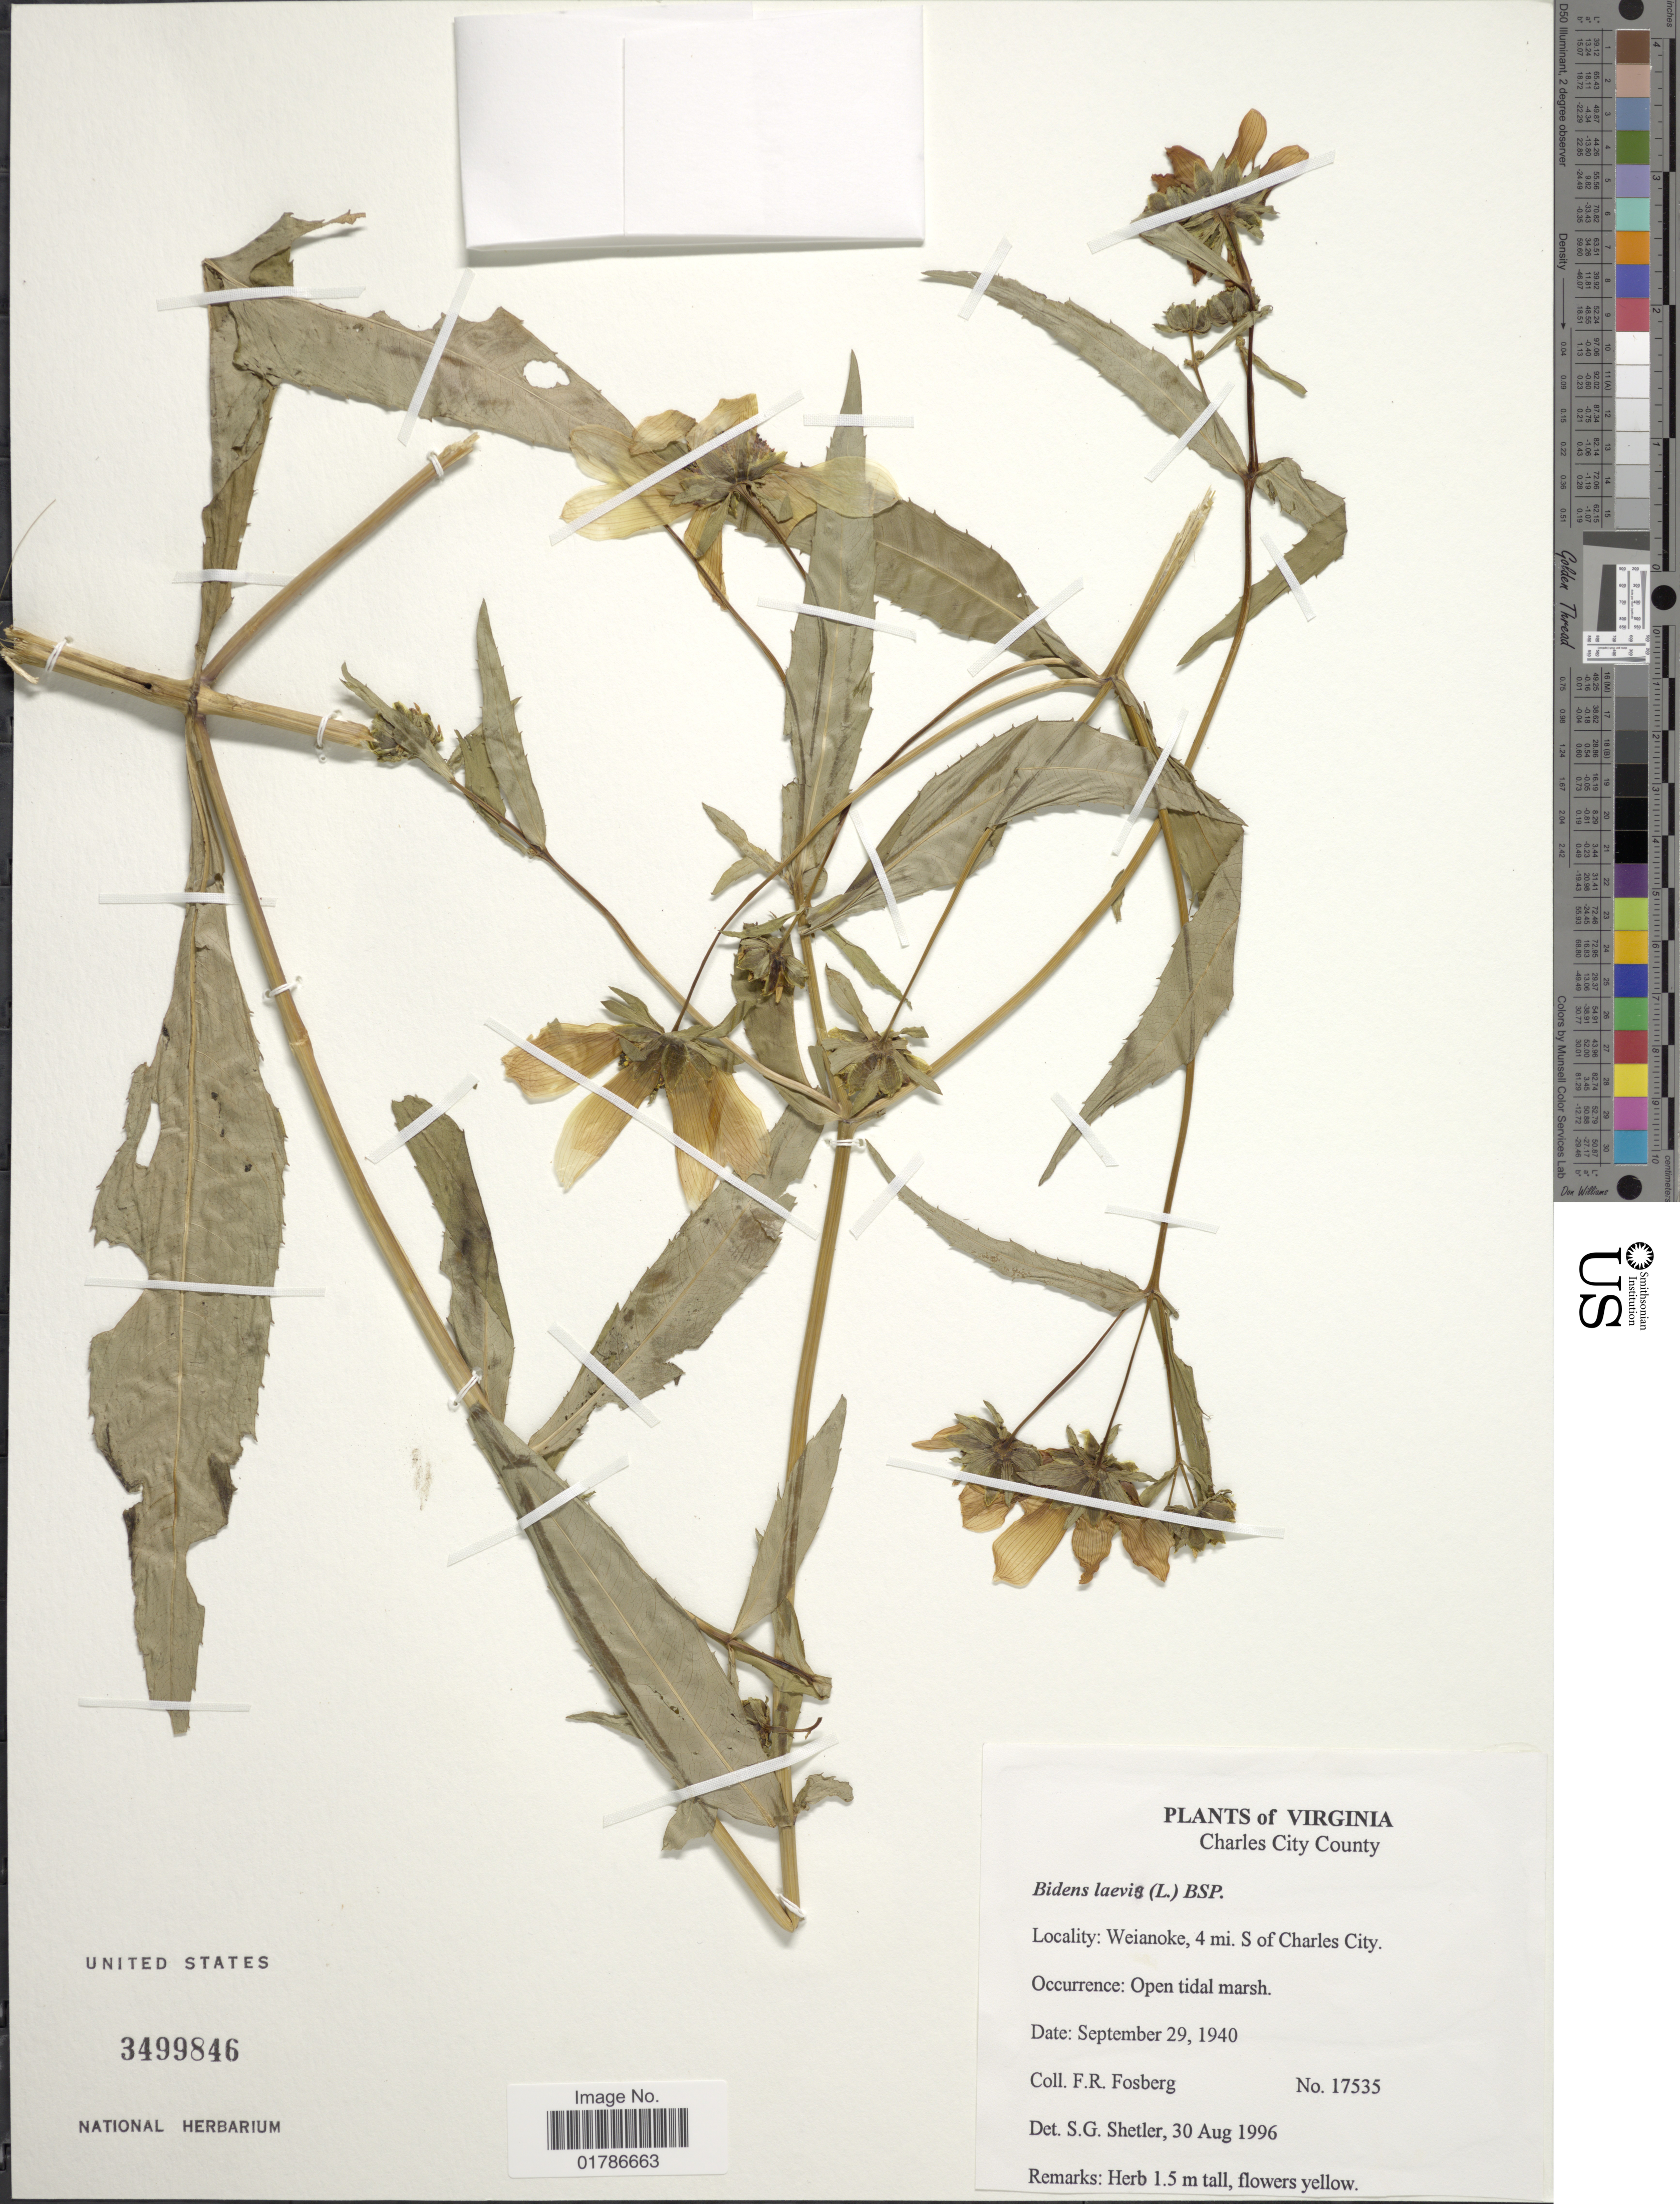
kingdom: Plantae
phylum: Tracheophyta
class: Magnoliopsida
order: Asterales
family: Asteraceae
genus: Bidens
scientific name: Bidens laevis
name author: (L.) Britton, Stearns & Poggenb.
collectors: F. R. Fosberg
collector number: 17535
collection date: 1940-09-29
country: United States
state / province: Virginia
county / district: Charles City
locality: Charles City County, Weianoke, 4 mi. S of Charles City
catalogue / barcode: US 3499846